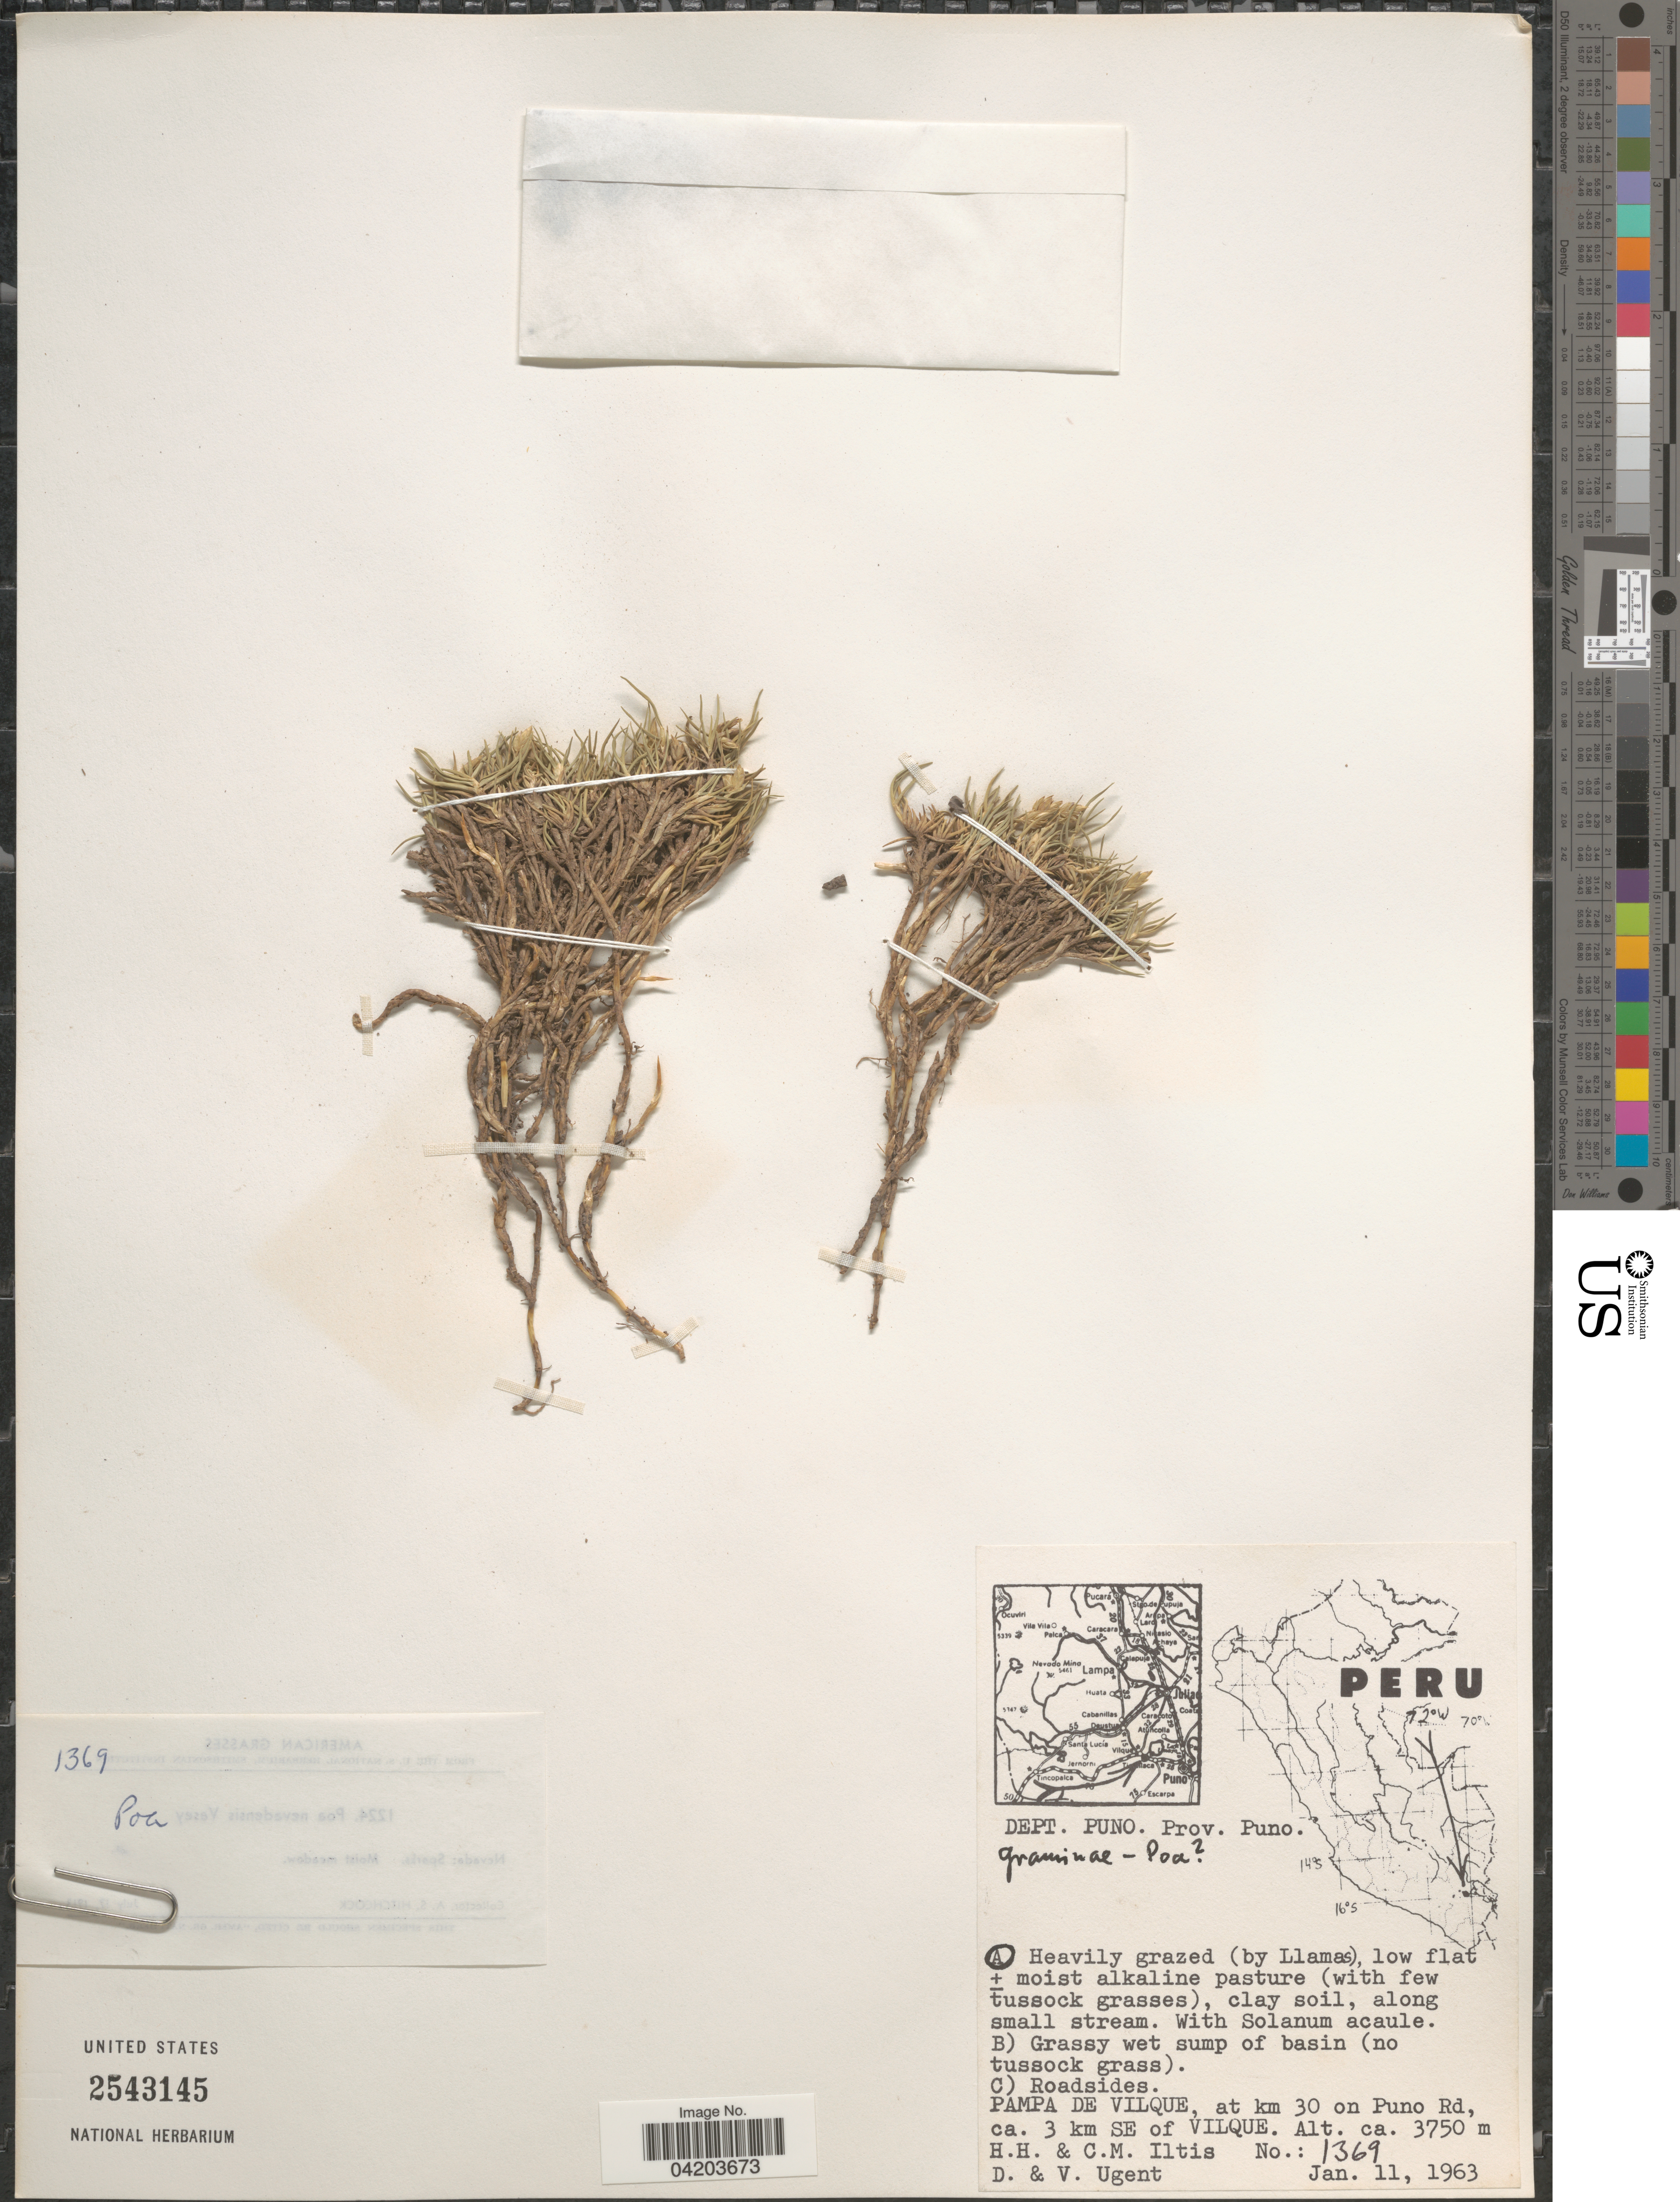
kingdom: Plantae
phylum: Tracheophyta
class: Liliopsida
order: Poales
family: Poaceae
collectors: H. H. Iltis, C. M Iltis, D. Ugent & V. Ugent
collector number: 1369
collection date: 1963-01-11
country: Peru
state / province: Puno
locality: Dept. Puno. Pampa de Vilque, at km 30 on Puno Rd, ca. 3 km SE of Vilque.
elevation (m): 3750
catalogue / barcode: US 2543145